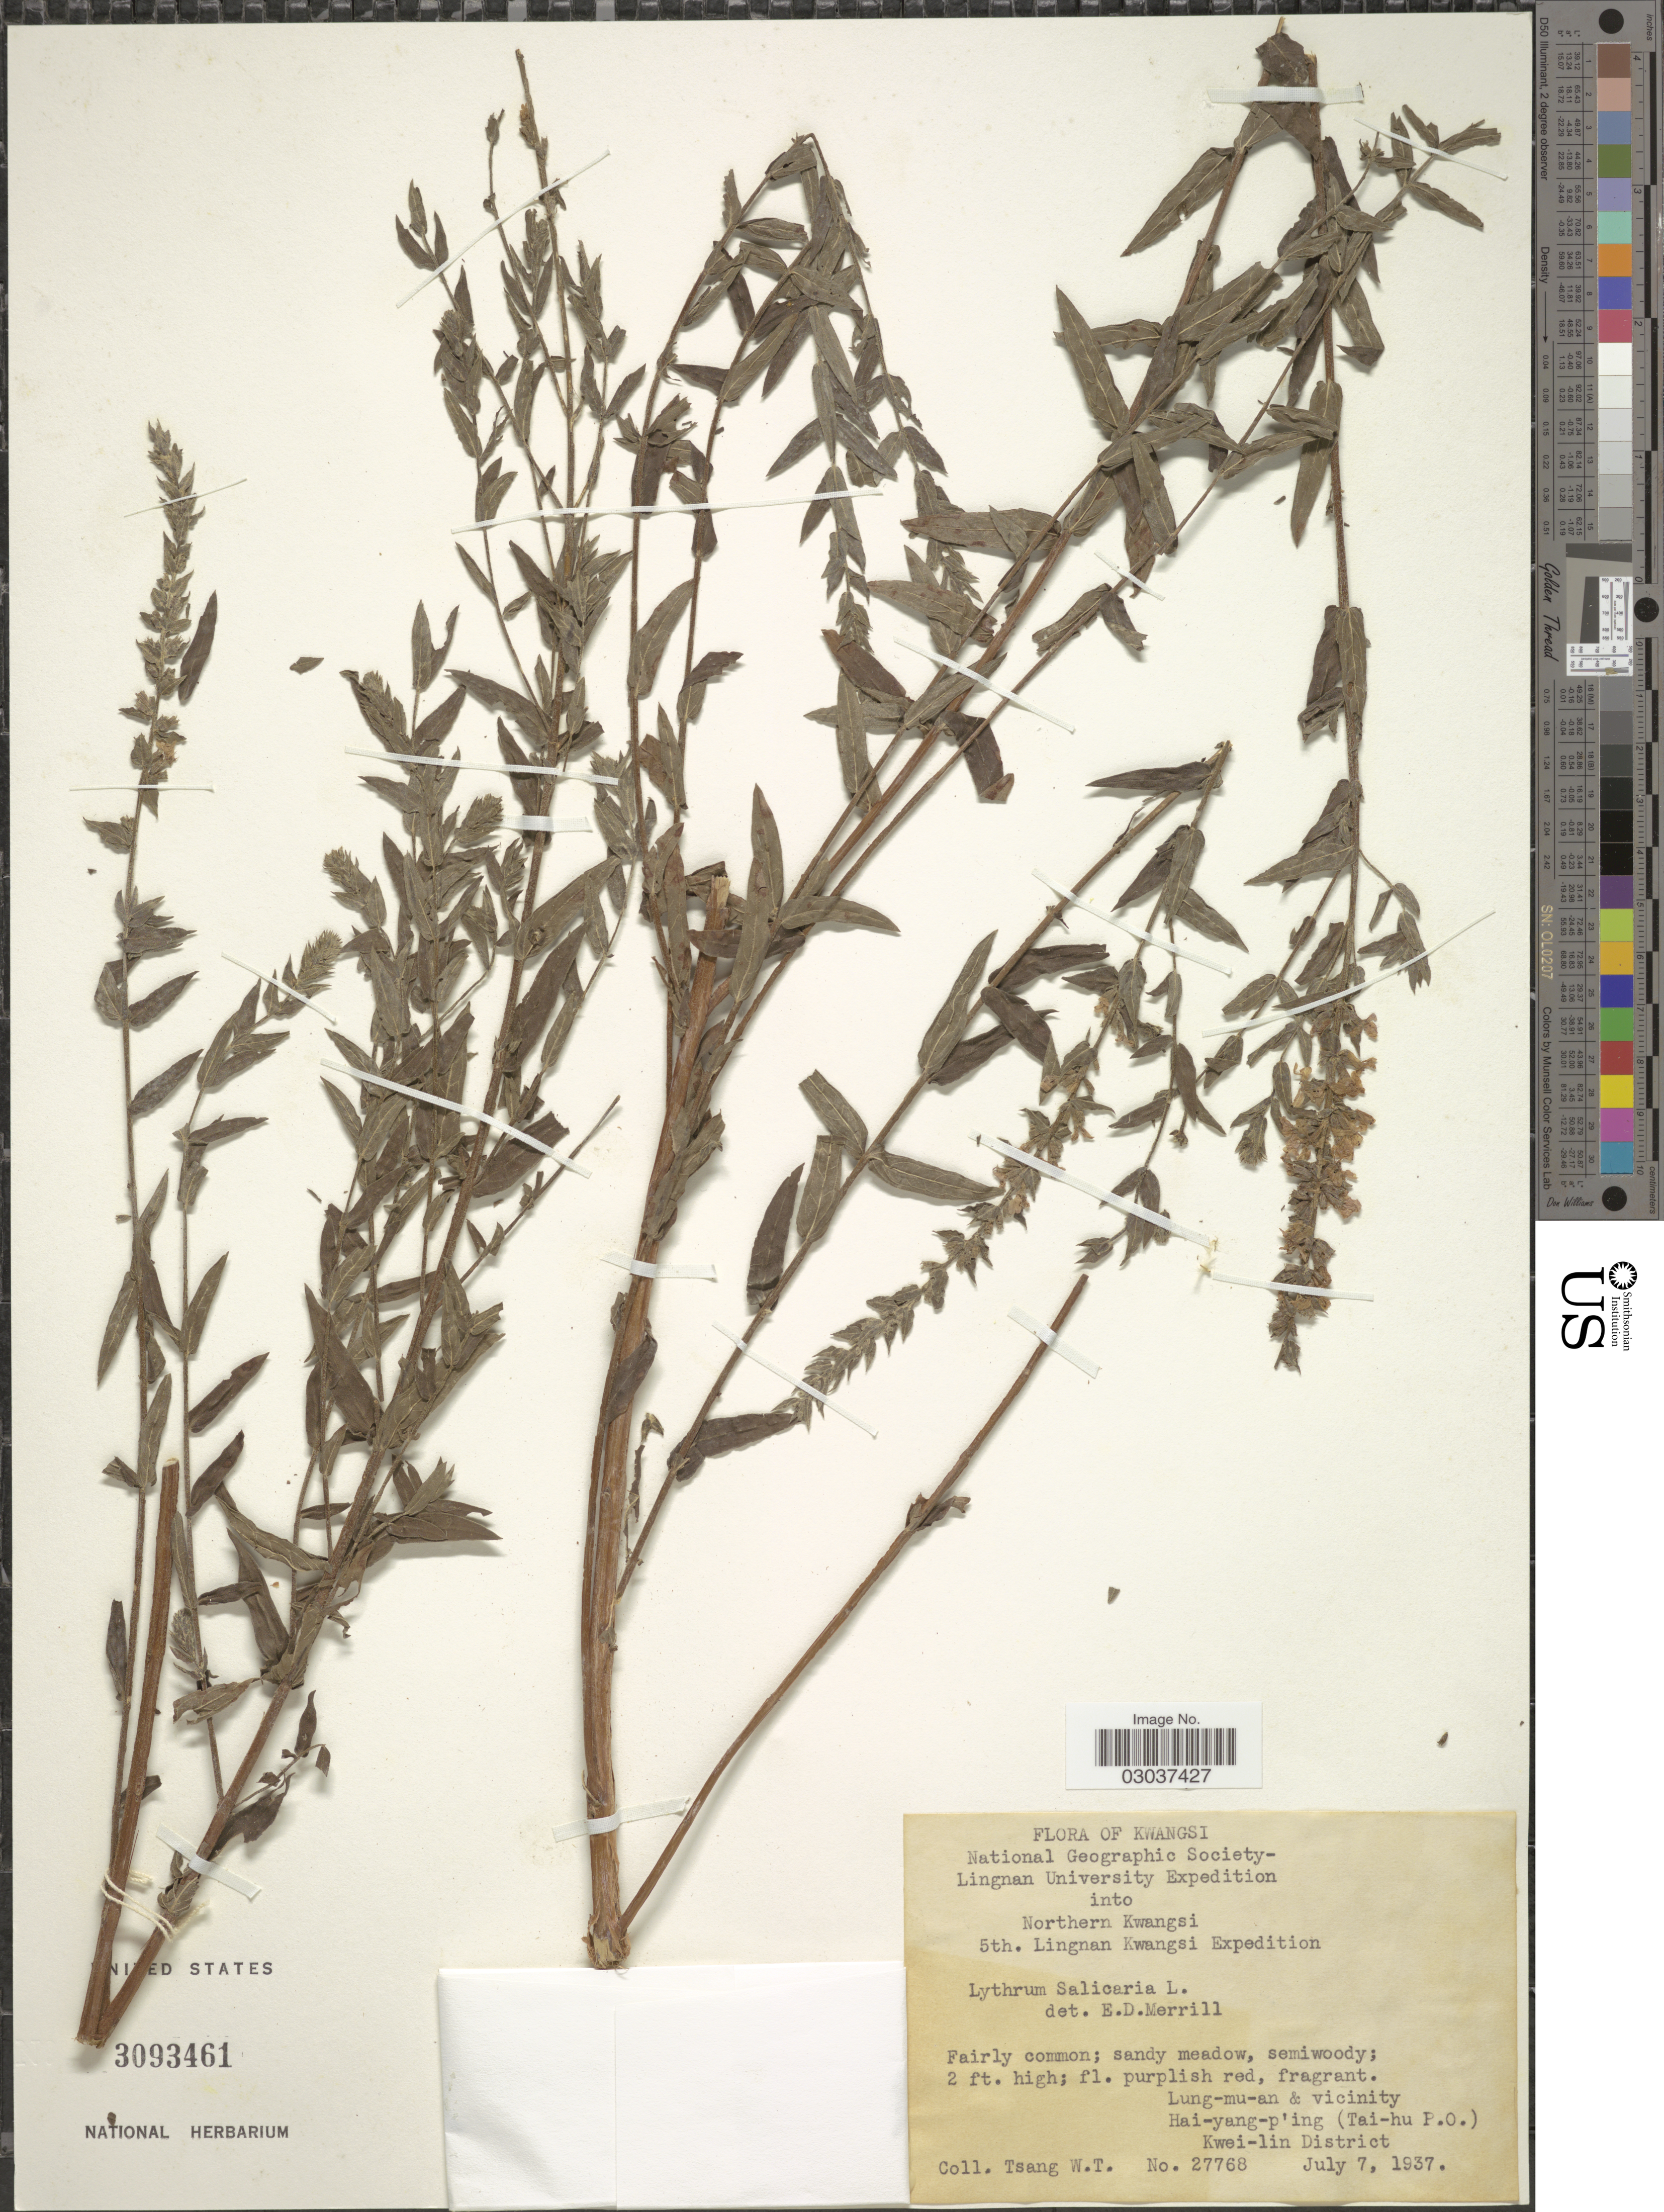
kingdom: Plantae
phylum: Tracheophyta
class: Magnoliopsida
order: Myrtales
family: Lythraceae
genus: Lythrum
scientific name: Lythrum salicaria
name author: L.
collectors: W. T. Tsang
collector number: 27768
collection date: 1937-07-07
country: China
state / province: Guangxi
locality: Kwangsi. Northern Kwangsi. Lung-mu-an & vicinity. Hai-yang-p'ing (Tai-hu P.O.). Kwei-lin District.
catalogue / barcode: US 3093461